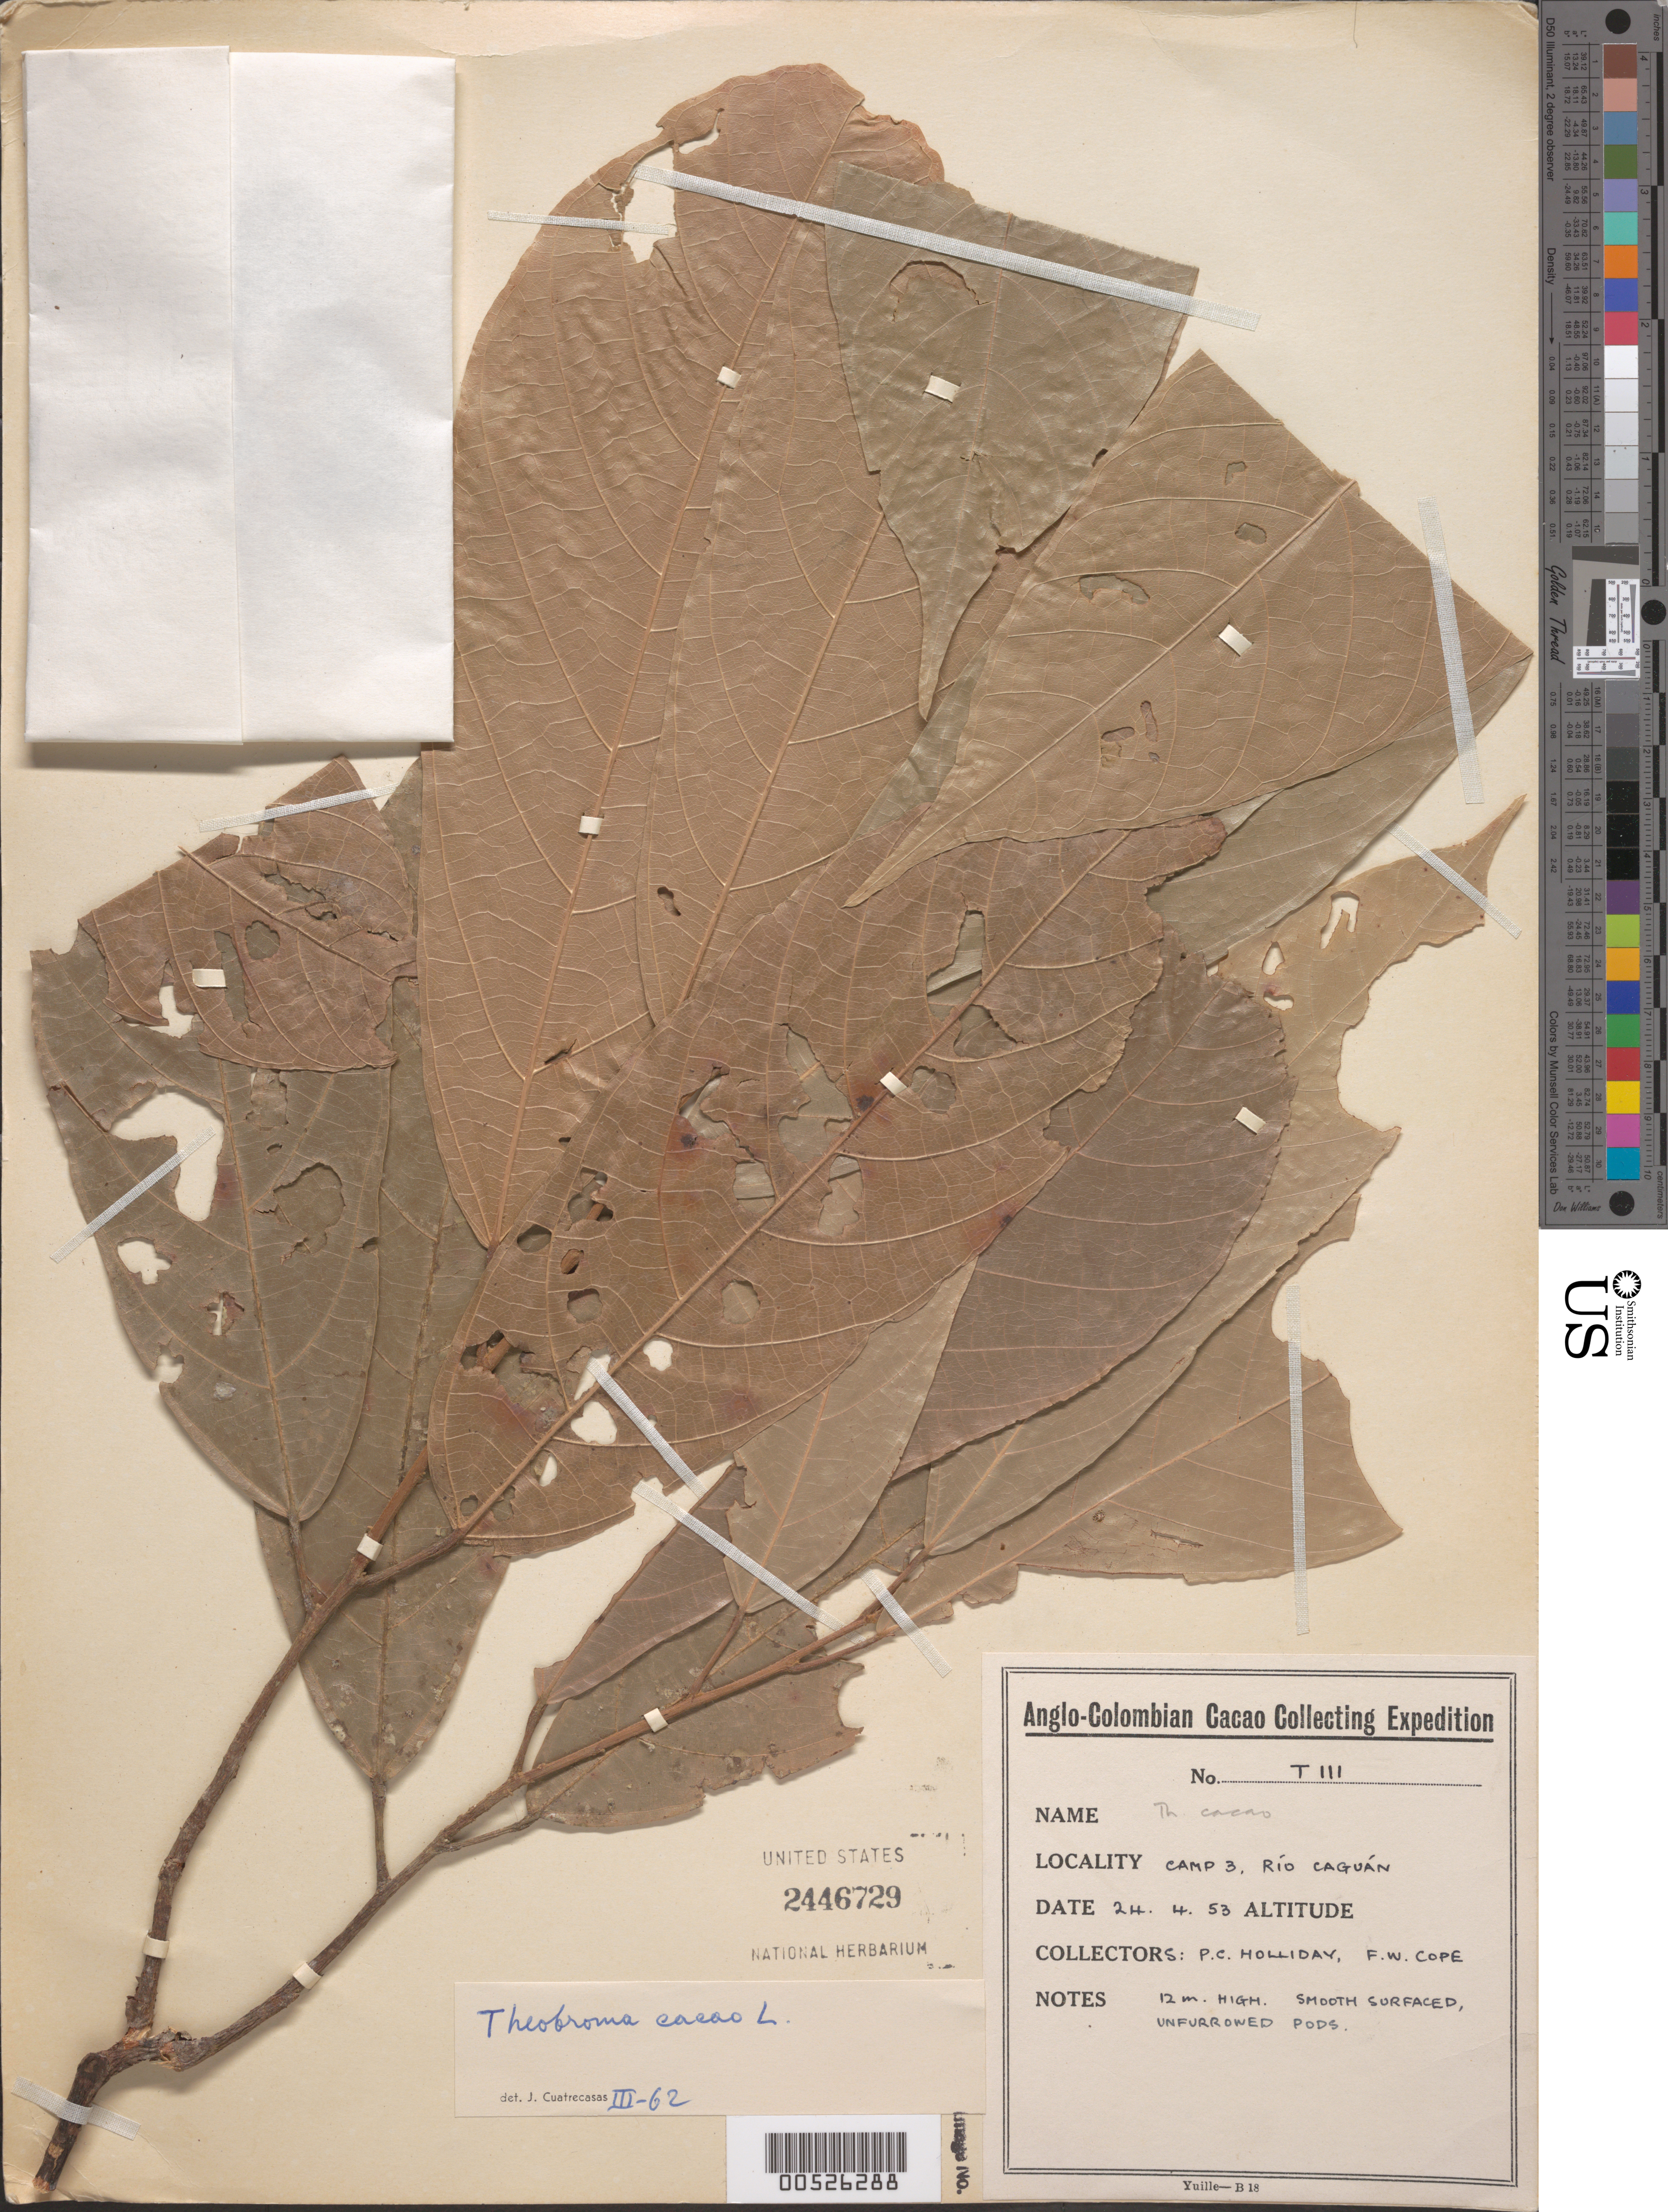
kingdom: Plantae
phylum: Tracheophyta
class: Magnoliopsida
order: Malvales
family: Malvaceae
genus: Theobroma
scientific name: Theobroma cacao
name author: L.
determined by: Cuatrecasas, J.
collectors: P. C. Holliday & F. Cope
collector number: T111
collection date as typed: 24 Apr 1953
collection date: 1953-04-24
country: Colombia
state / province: Amazônas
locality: Camp 3, Río Caguán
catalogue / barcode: US 2446729